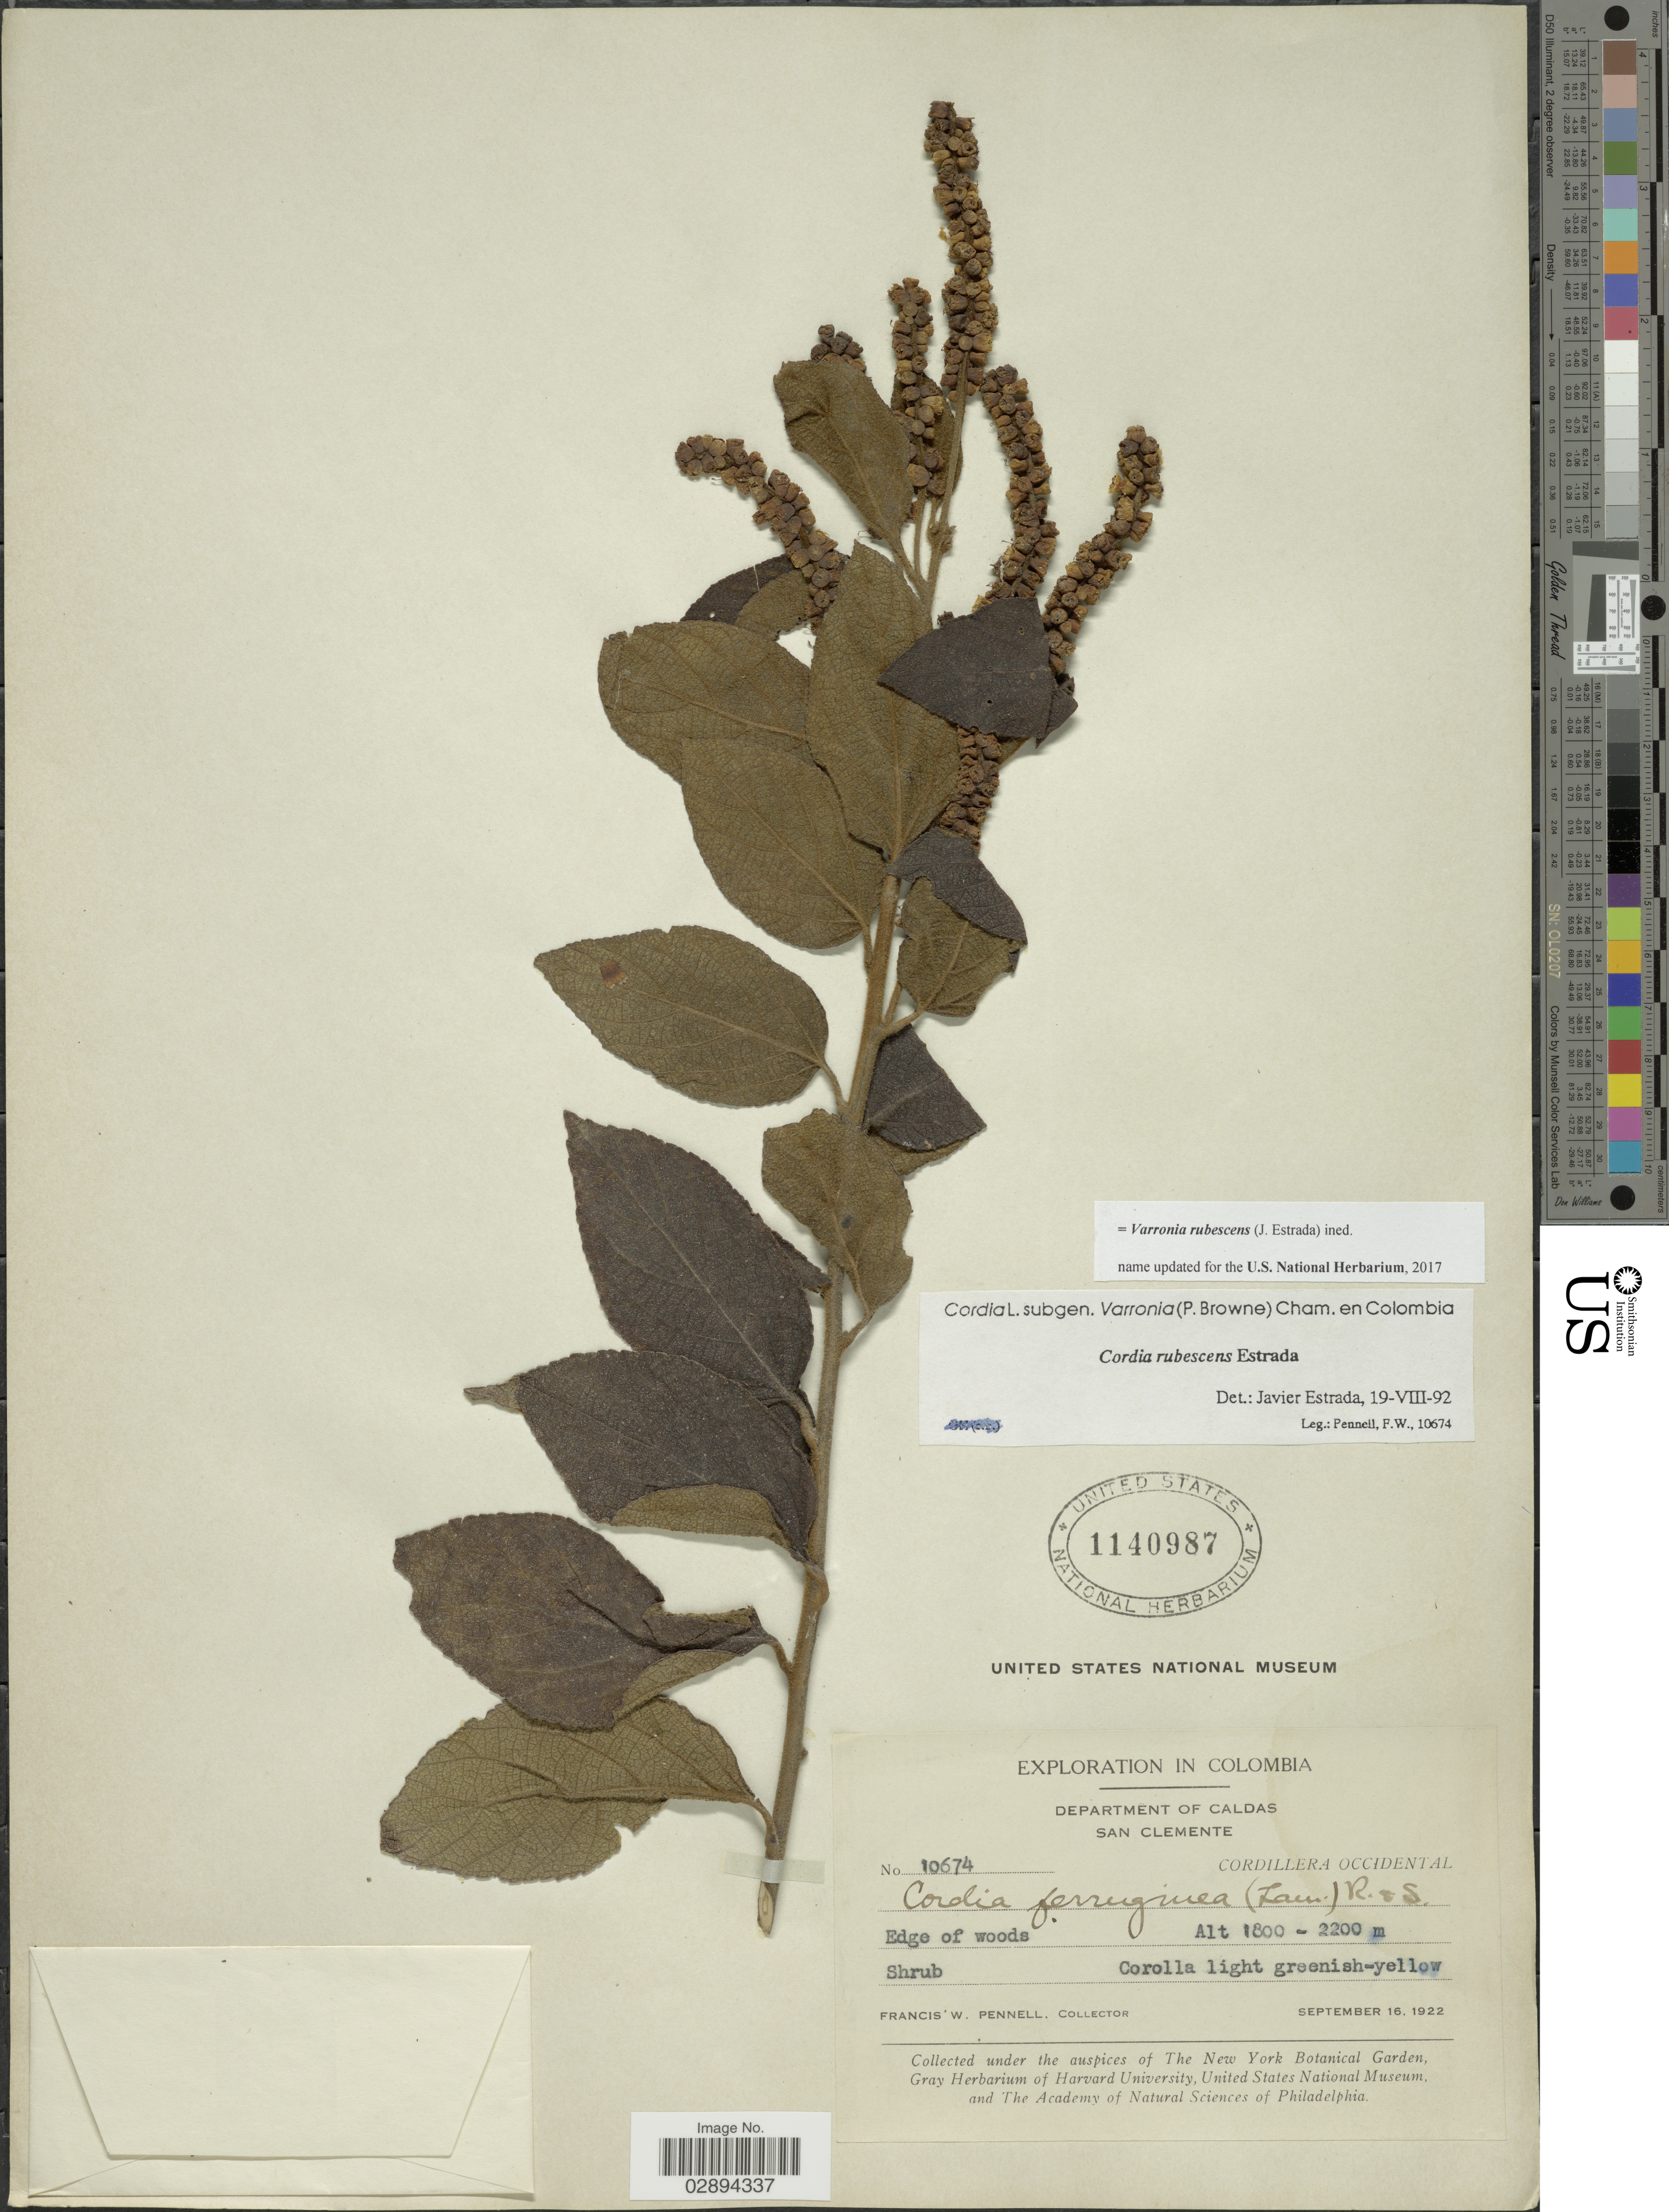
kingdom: Plantae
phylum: Tracheophyta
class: Magnoliopsida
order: Boraginales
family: Cordiaceae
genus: Varronia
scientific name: Varronia rubescens (J. Estrada) comb. nov. ined.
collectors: F. W. Pennell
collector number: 10674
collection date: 1922-09-16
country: Colombia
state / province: Caldas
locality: Department of Caldas, San Clemente, Cordillera Occidental.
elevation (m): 1800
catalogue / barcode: US 1140987